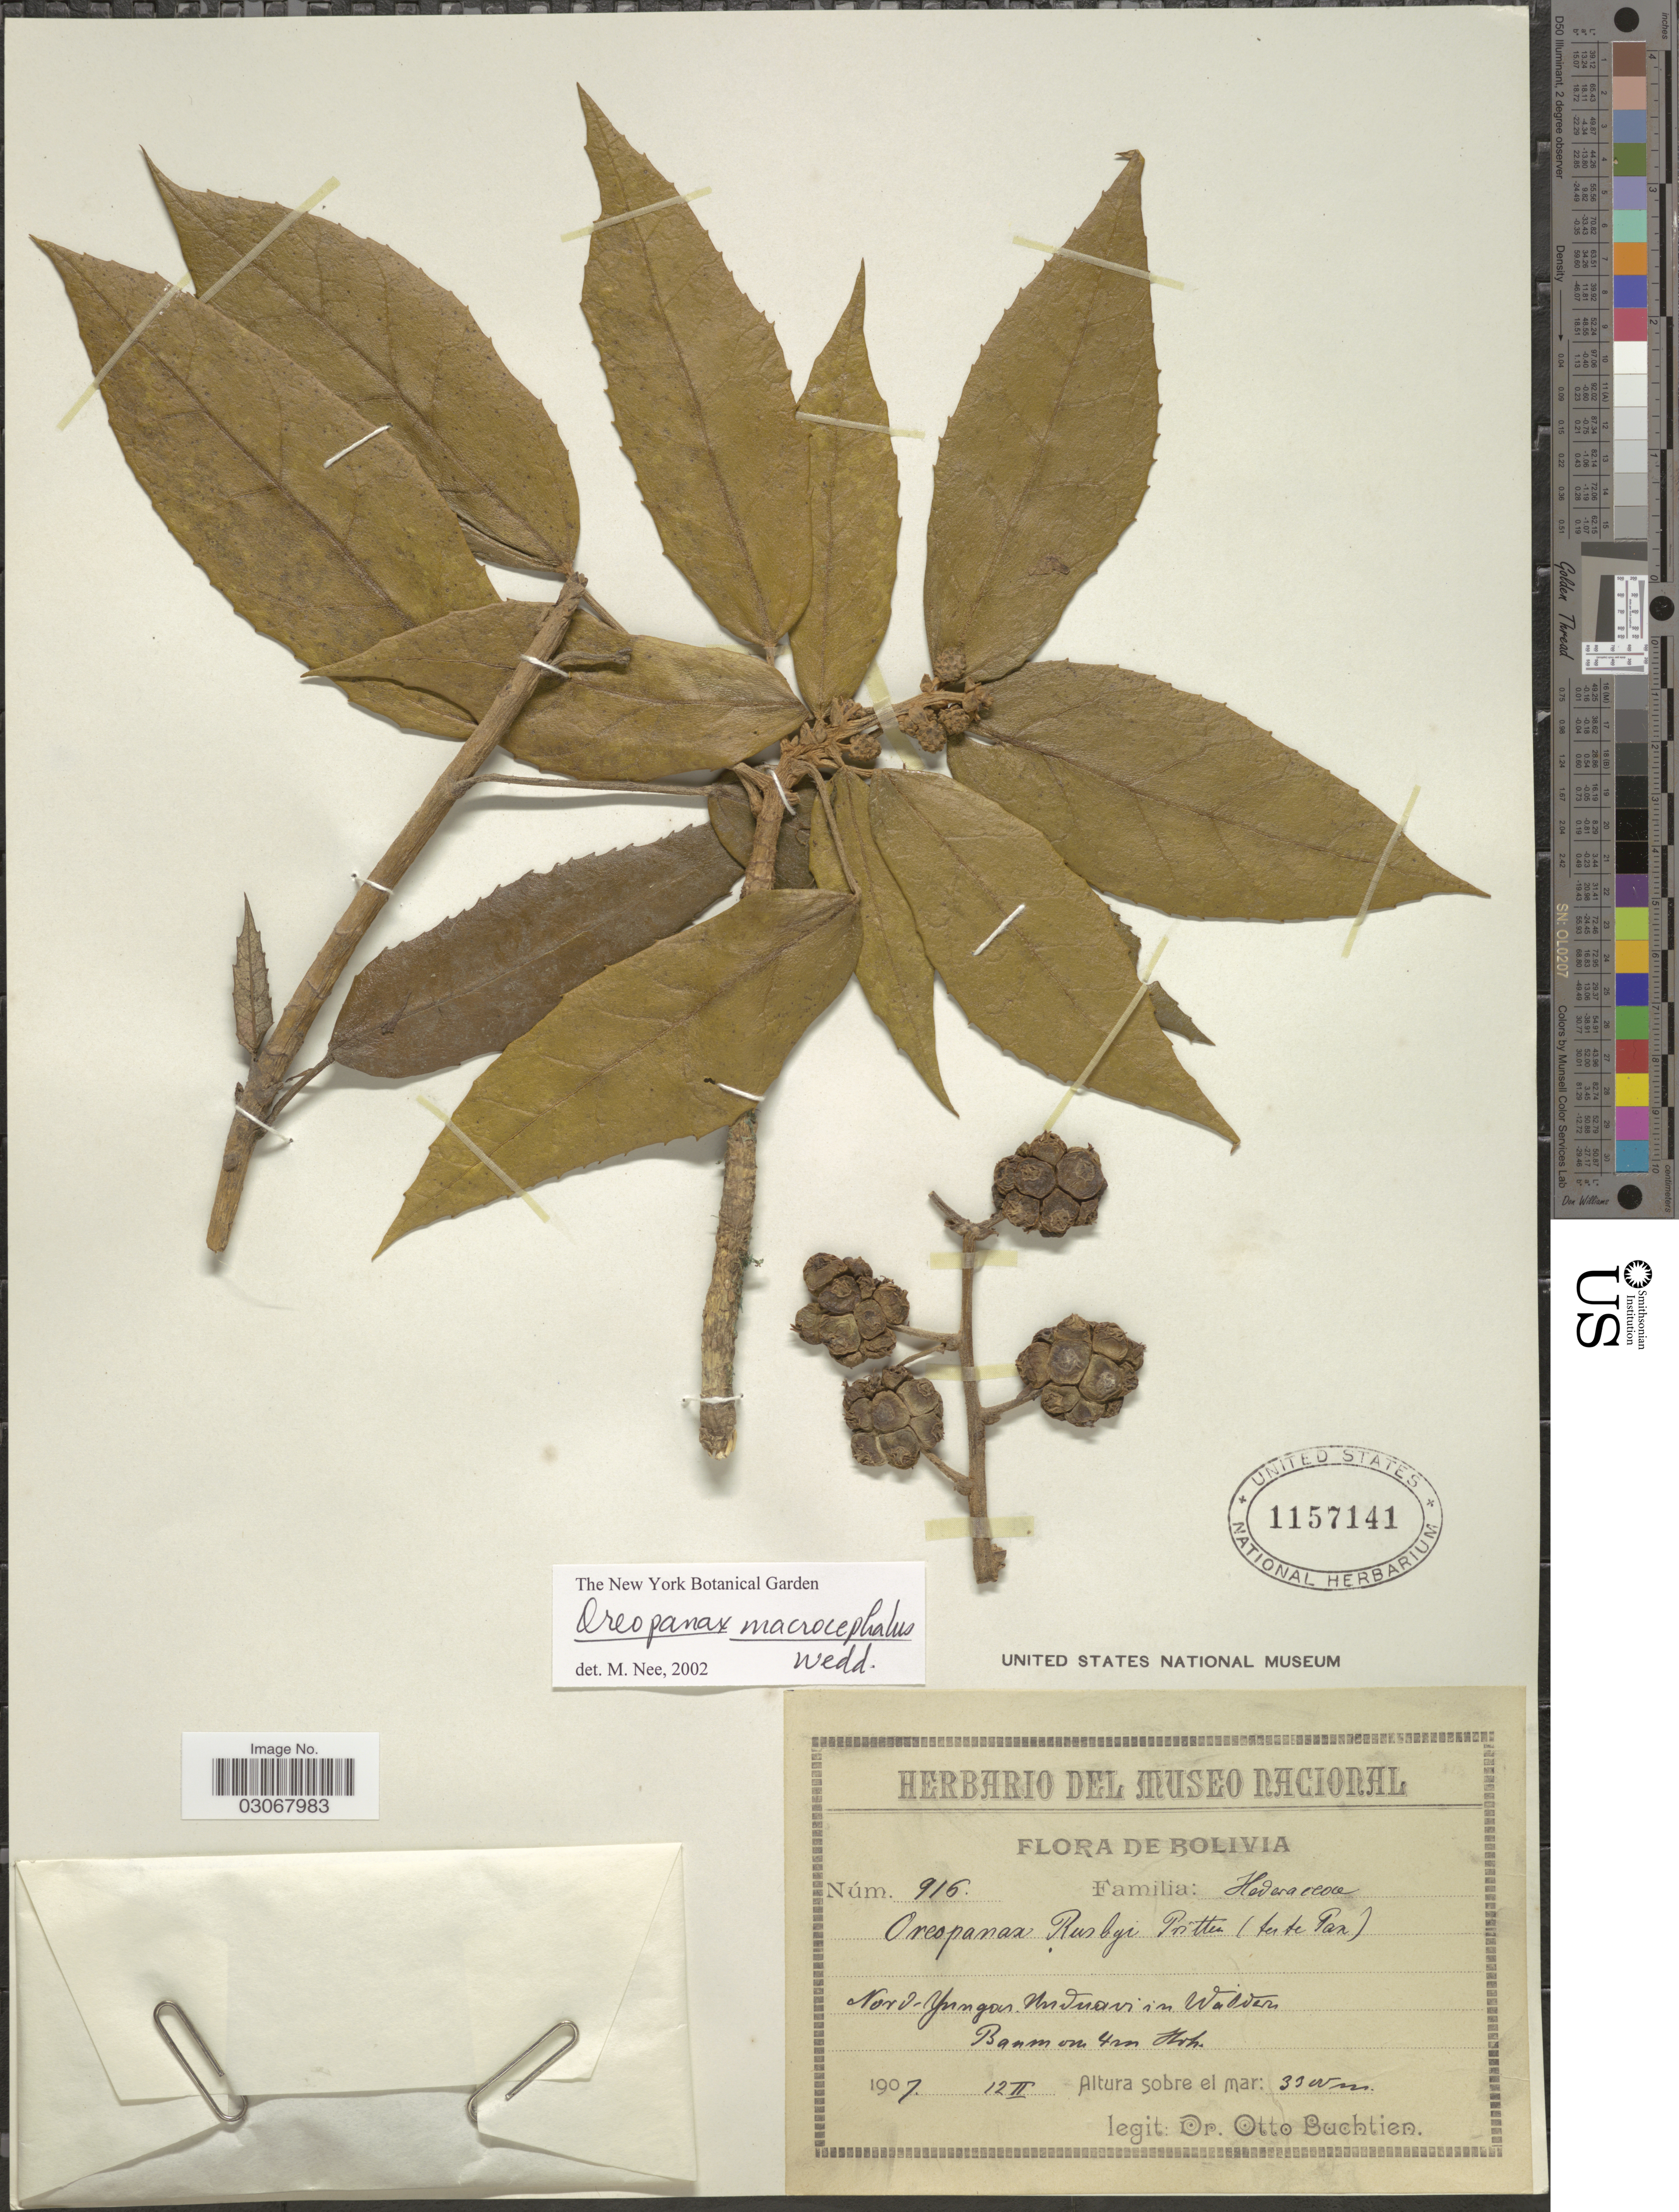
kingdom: Plantae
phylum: Tracheophyta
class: Magnoliopsida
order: Apiales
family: Araliaceae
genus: Oreopanax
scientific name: Oreopanax macrocephalus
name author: Decne. & Planch. ex Wedd.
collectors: O. Buchtien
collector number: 916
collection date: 1907-02-12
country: Bolivia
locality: Nord-Yungas. Unduavi in Walden.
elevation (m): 3300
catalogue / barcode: US 1157141